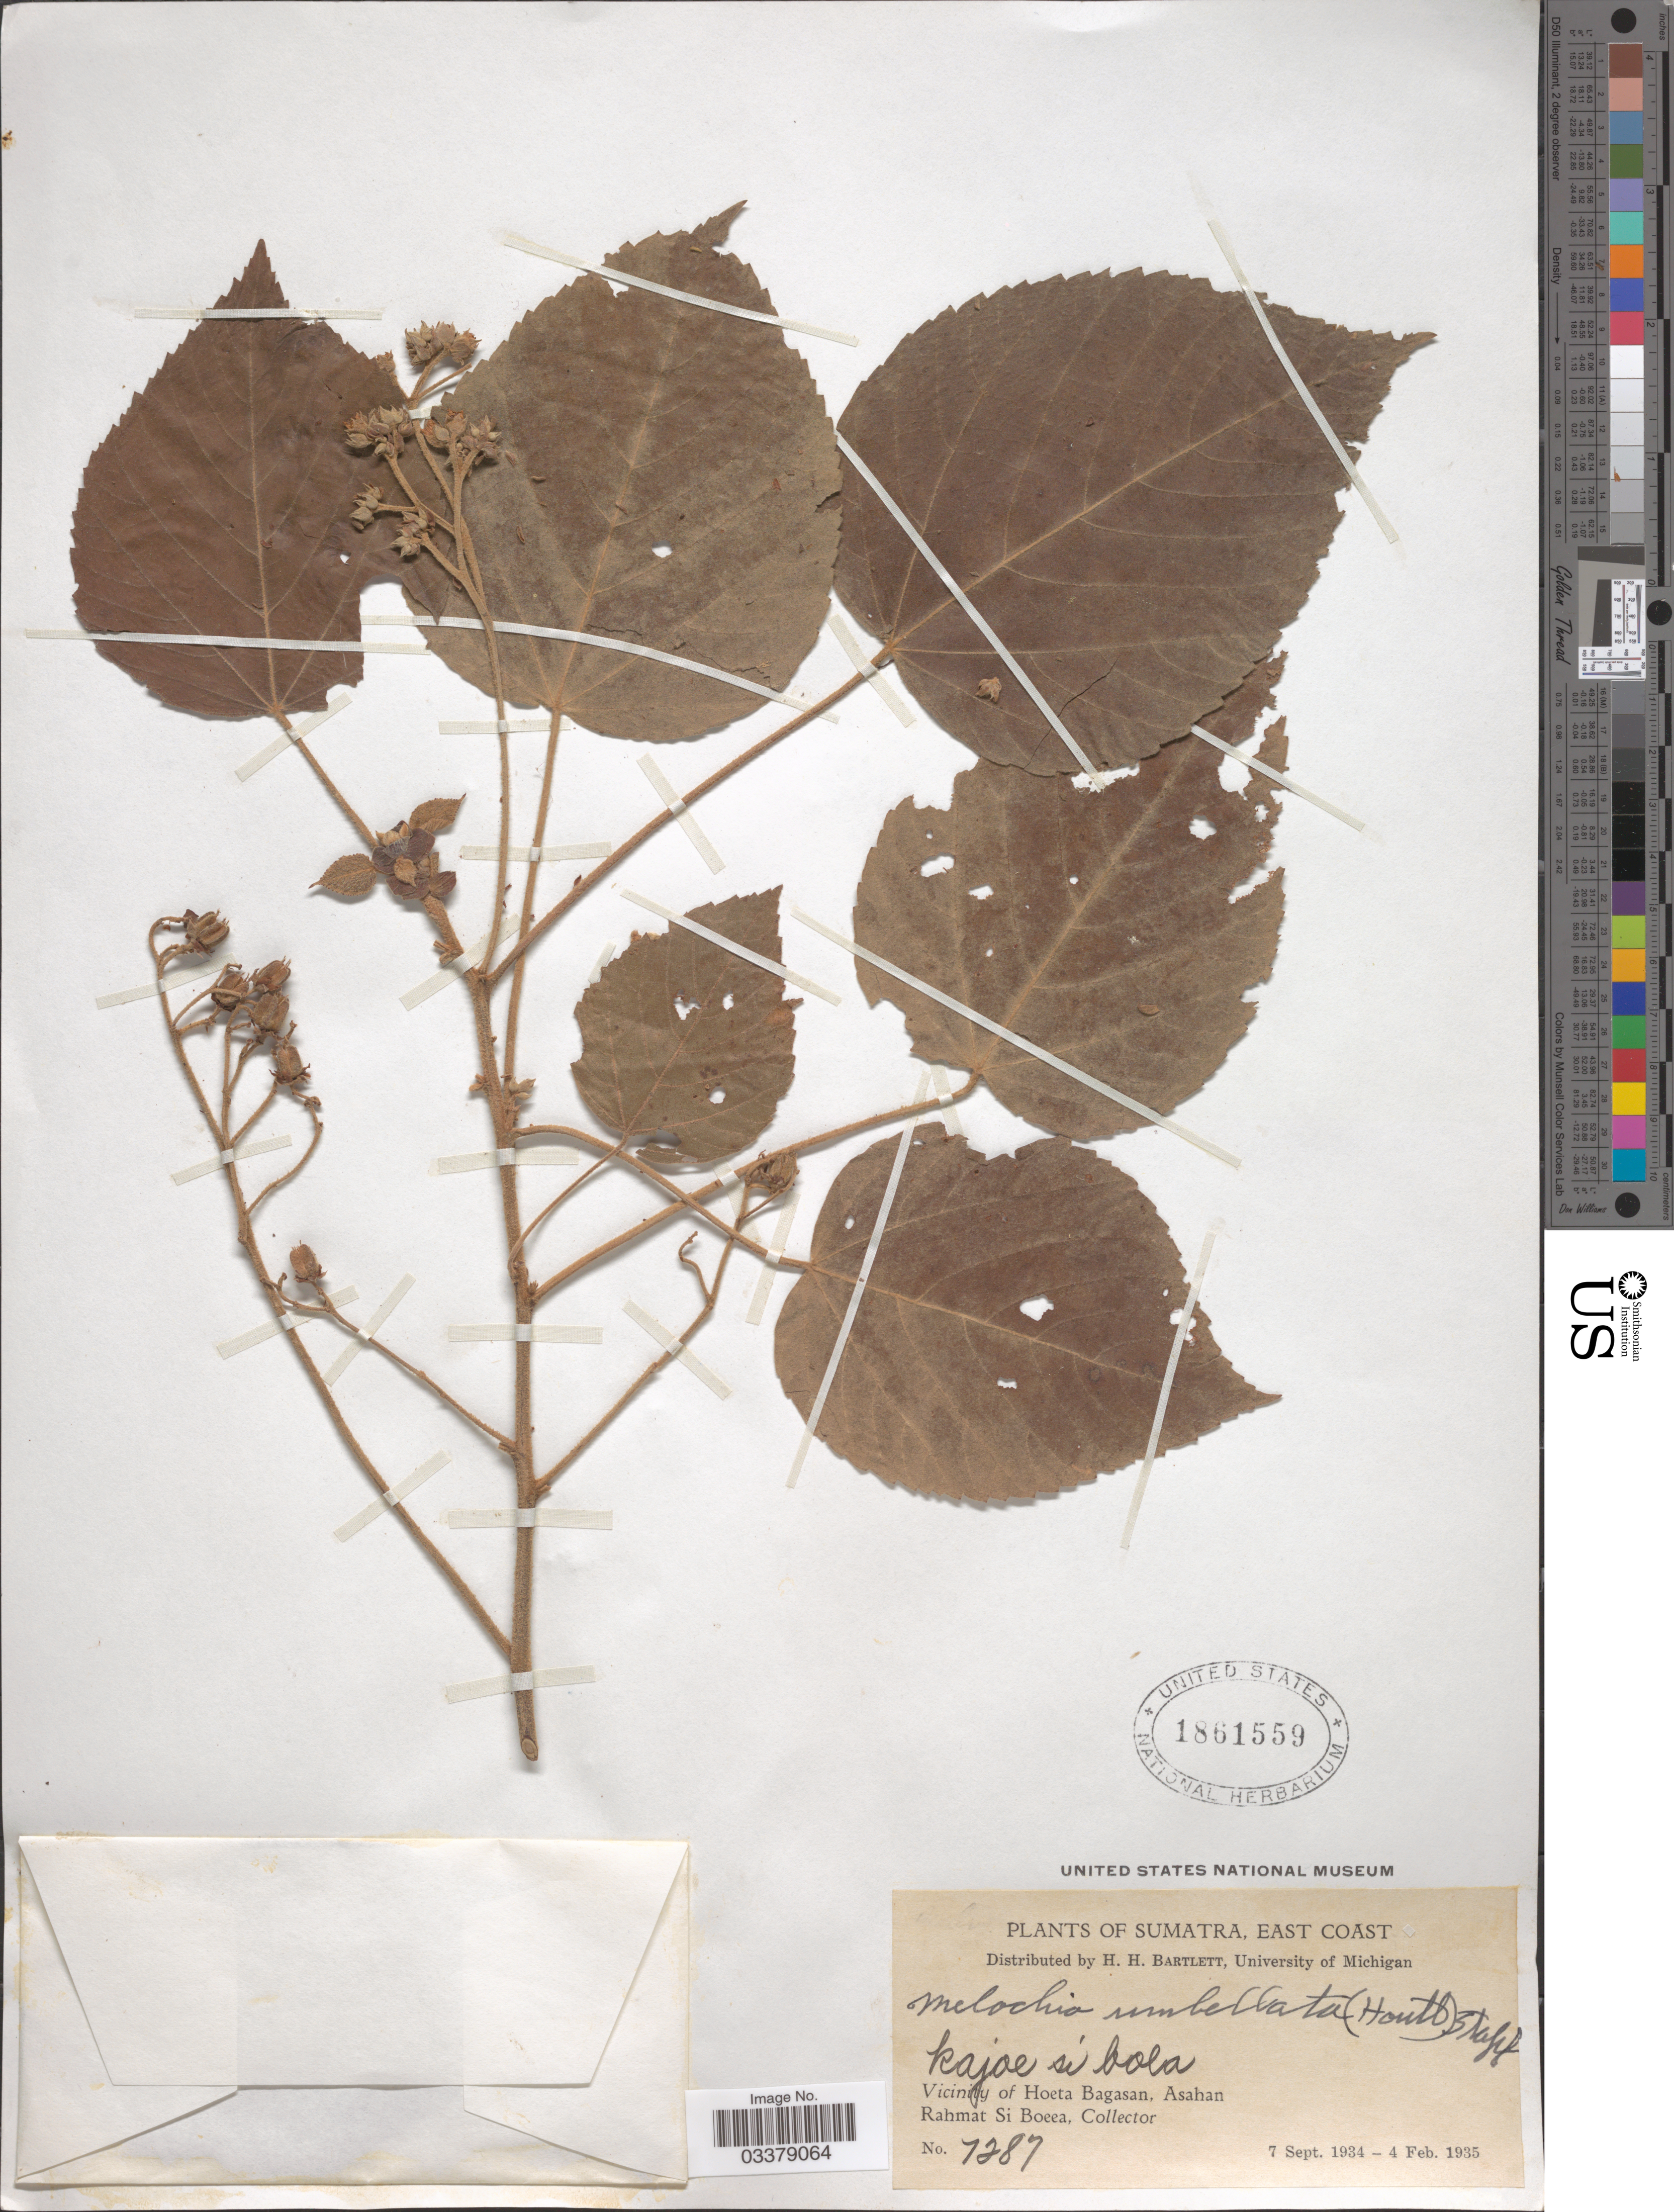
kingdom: Plantae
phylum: Tracheophyta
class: Magnoliopsida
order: Malvales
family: Malvaceae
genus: Melochia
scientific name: Melochia umbellata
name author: Stapf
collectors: Rahmat Si Boeea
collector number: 7287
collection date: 1934-09-07/1935-02-04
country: Indonesia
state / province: Sumatra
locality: East Coast. Vicinity of Hoeta Bagasan, Asahan.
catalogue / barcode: US 1861559